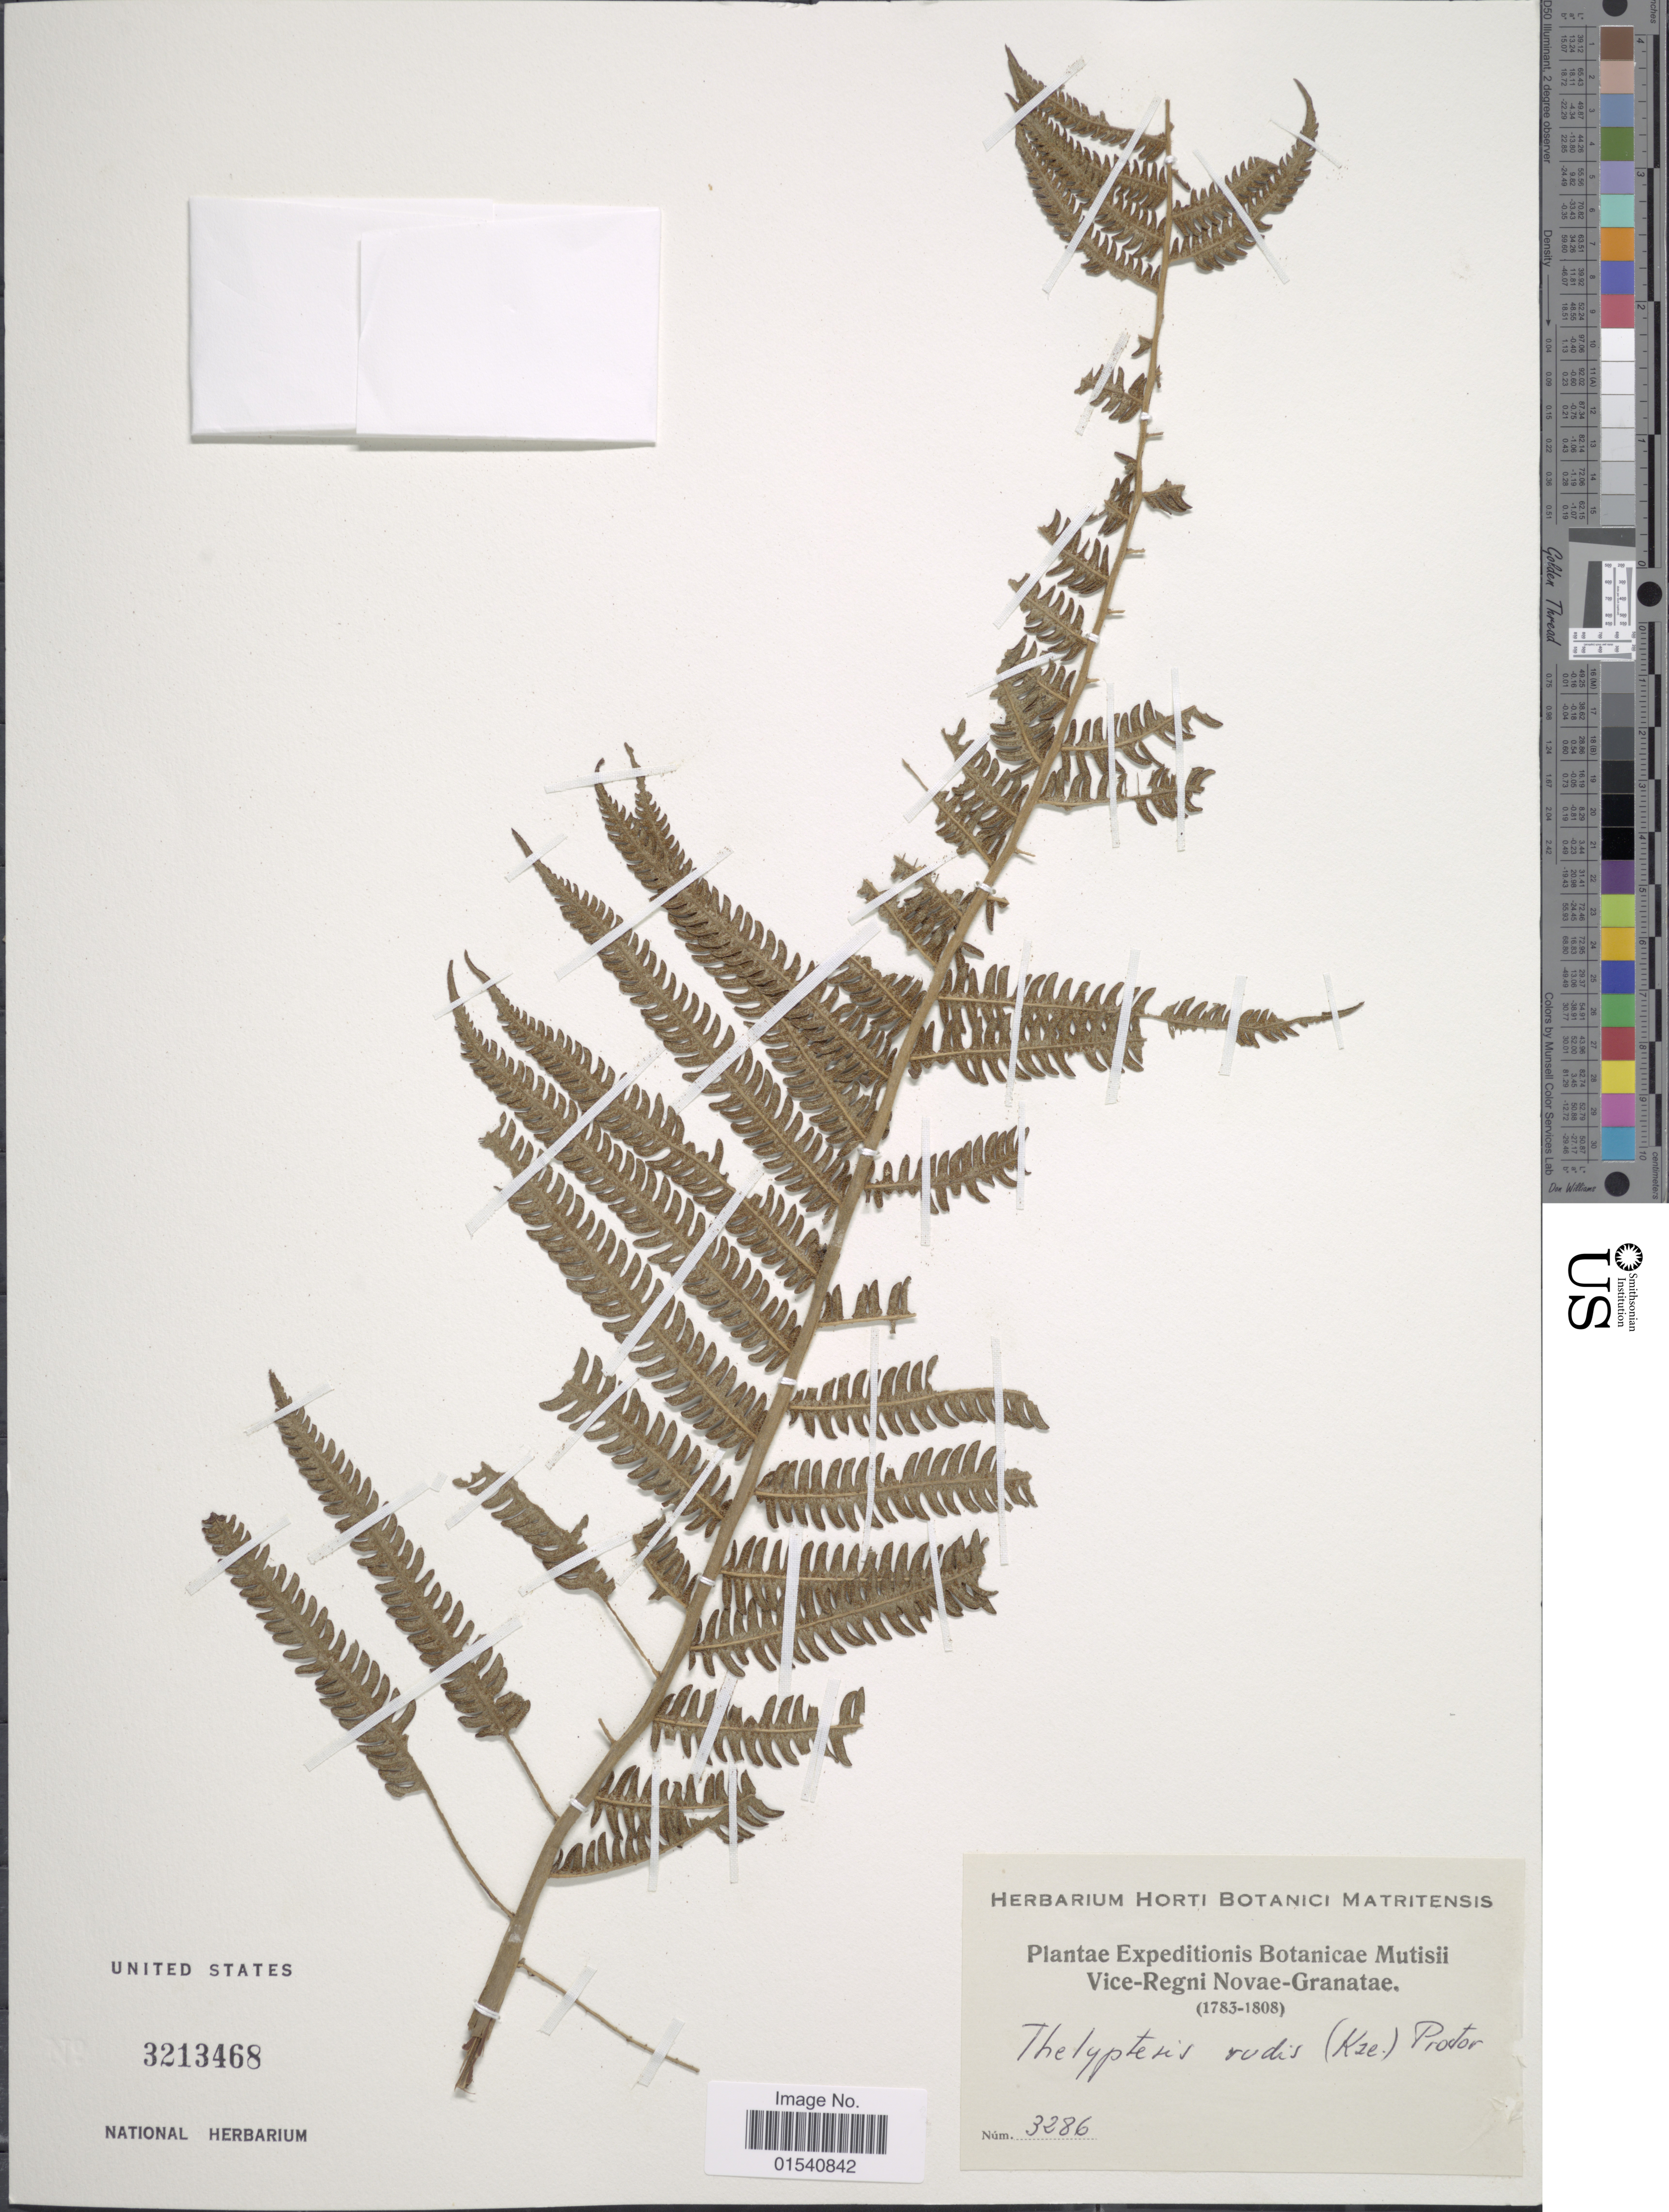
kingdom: Plantae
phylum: Tracheophyta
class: Polypodiopsida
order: Polypodiales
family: Thelypteridaceae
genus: Amauropelta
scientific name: Amauropelta rudis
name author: (Kunze) Pic. Serm.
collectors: Herbarium Horti Botanici Matritensis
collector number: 3286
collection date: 1783/1808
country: Colombia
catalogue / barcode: US 3213468